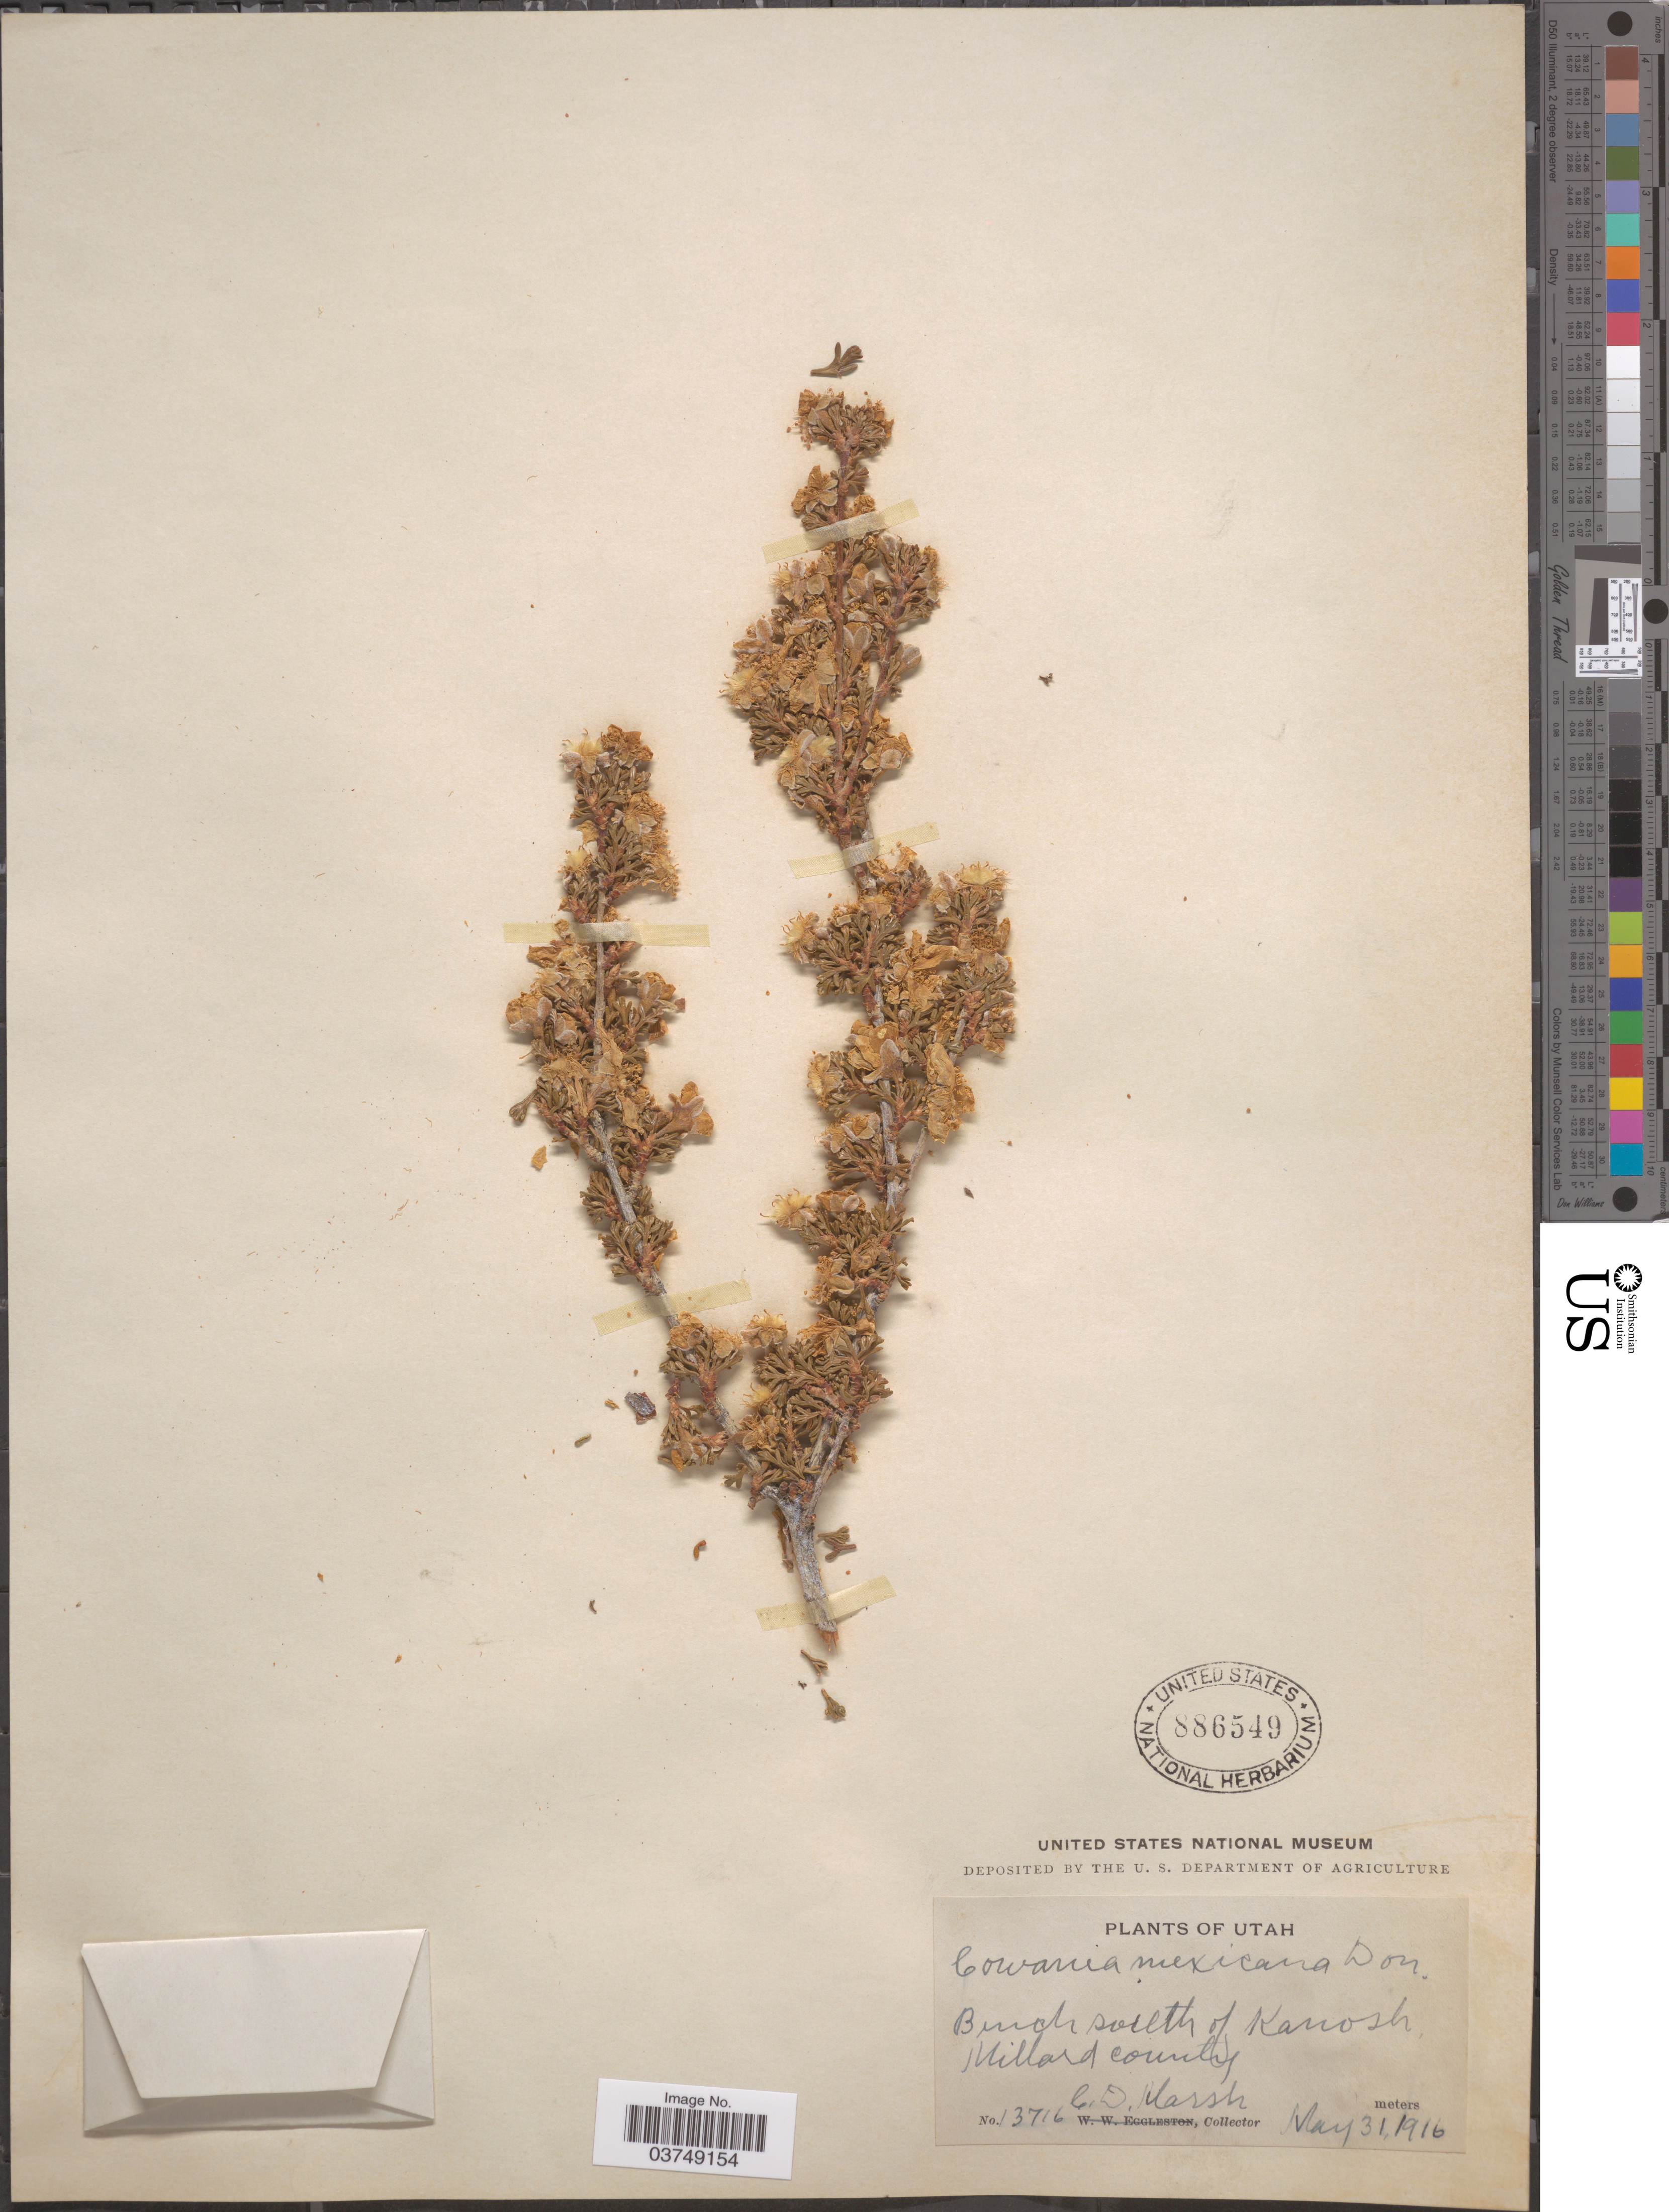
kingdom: Plantae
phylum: Tracheophyta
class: Magnoliopsida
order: Rosales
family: Rosaceae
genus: Purshia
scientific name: Purshia stansburyana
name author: (Torr.) Henrickson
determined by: Strong, Mark T., (BOT), Smithsonian Institution - National Museum of Natural History (UNITED STATES)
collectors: C. D. Marsh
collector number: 13716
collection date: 1916-05-31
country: United States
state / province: Utah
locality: South of Kanosh, Millard County.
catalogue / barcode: US 886549